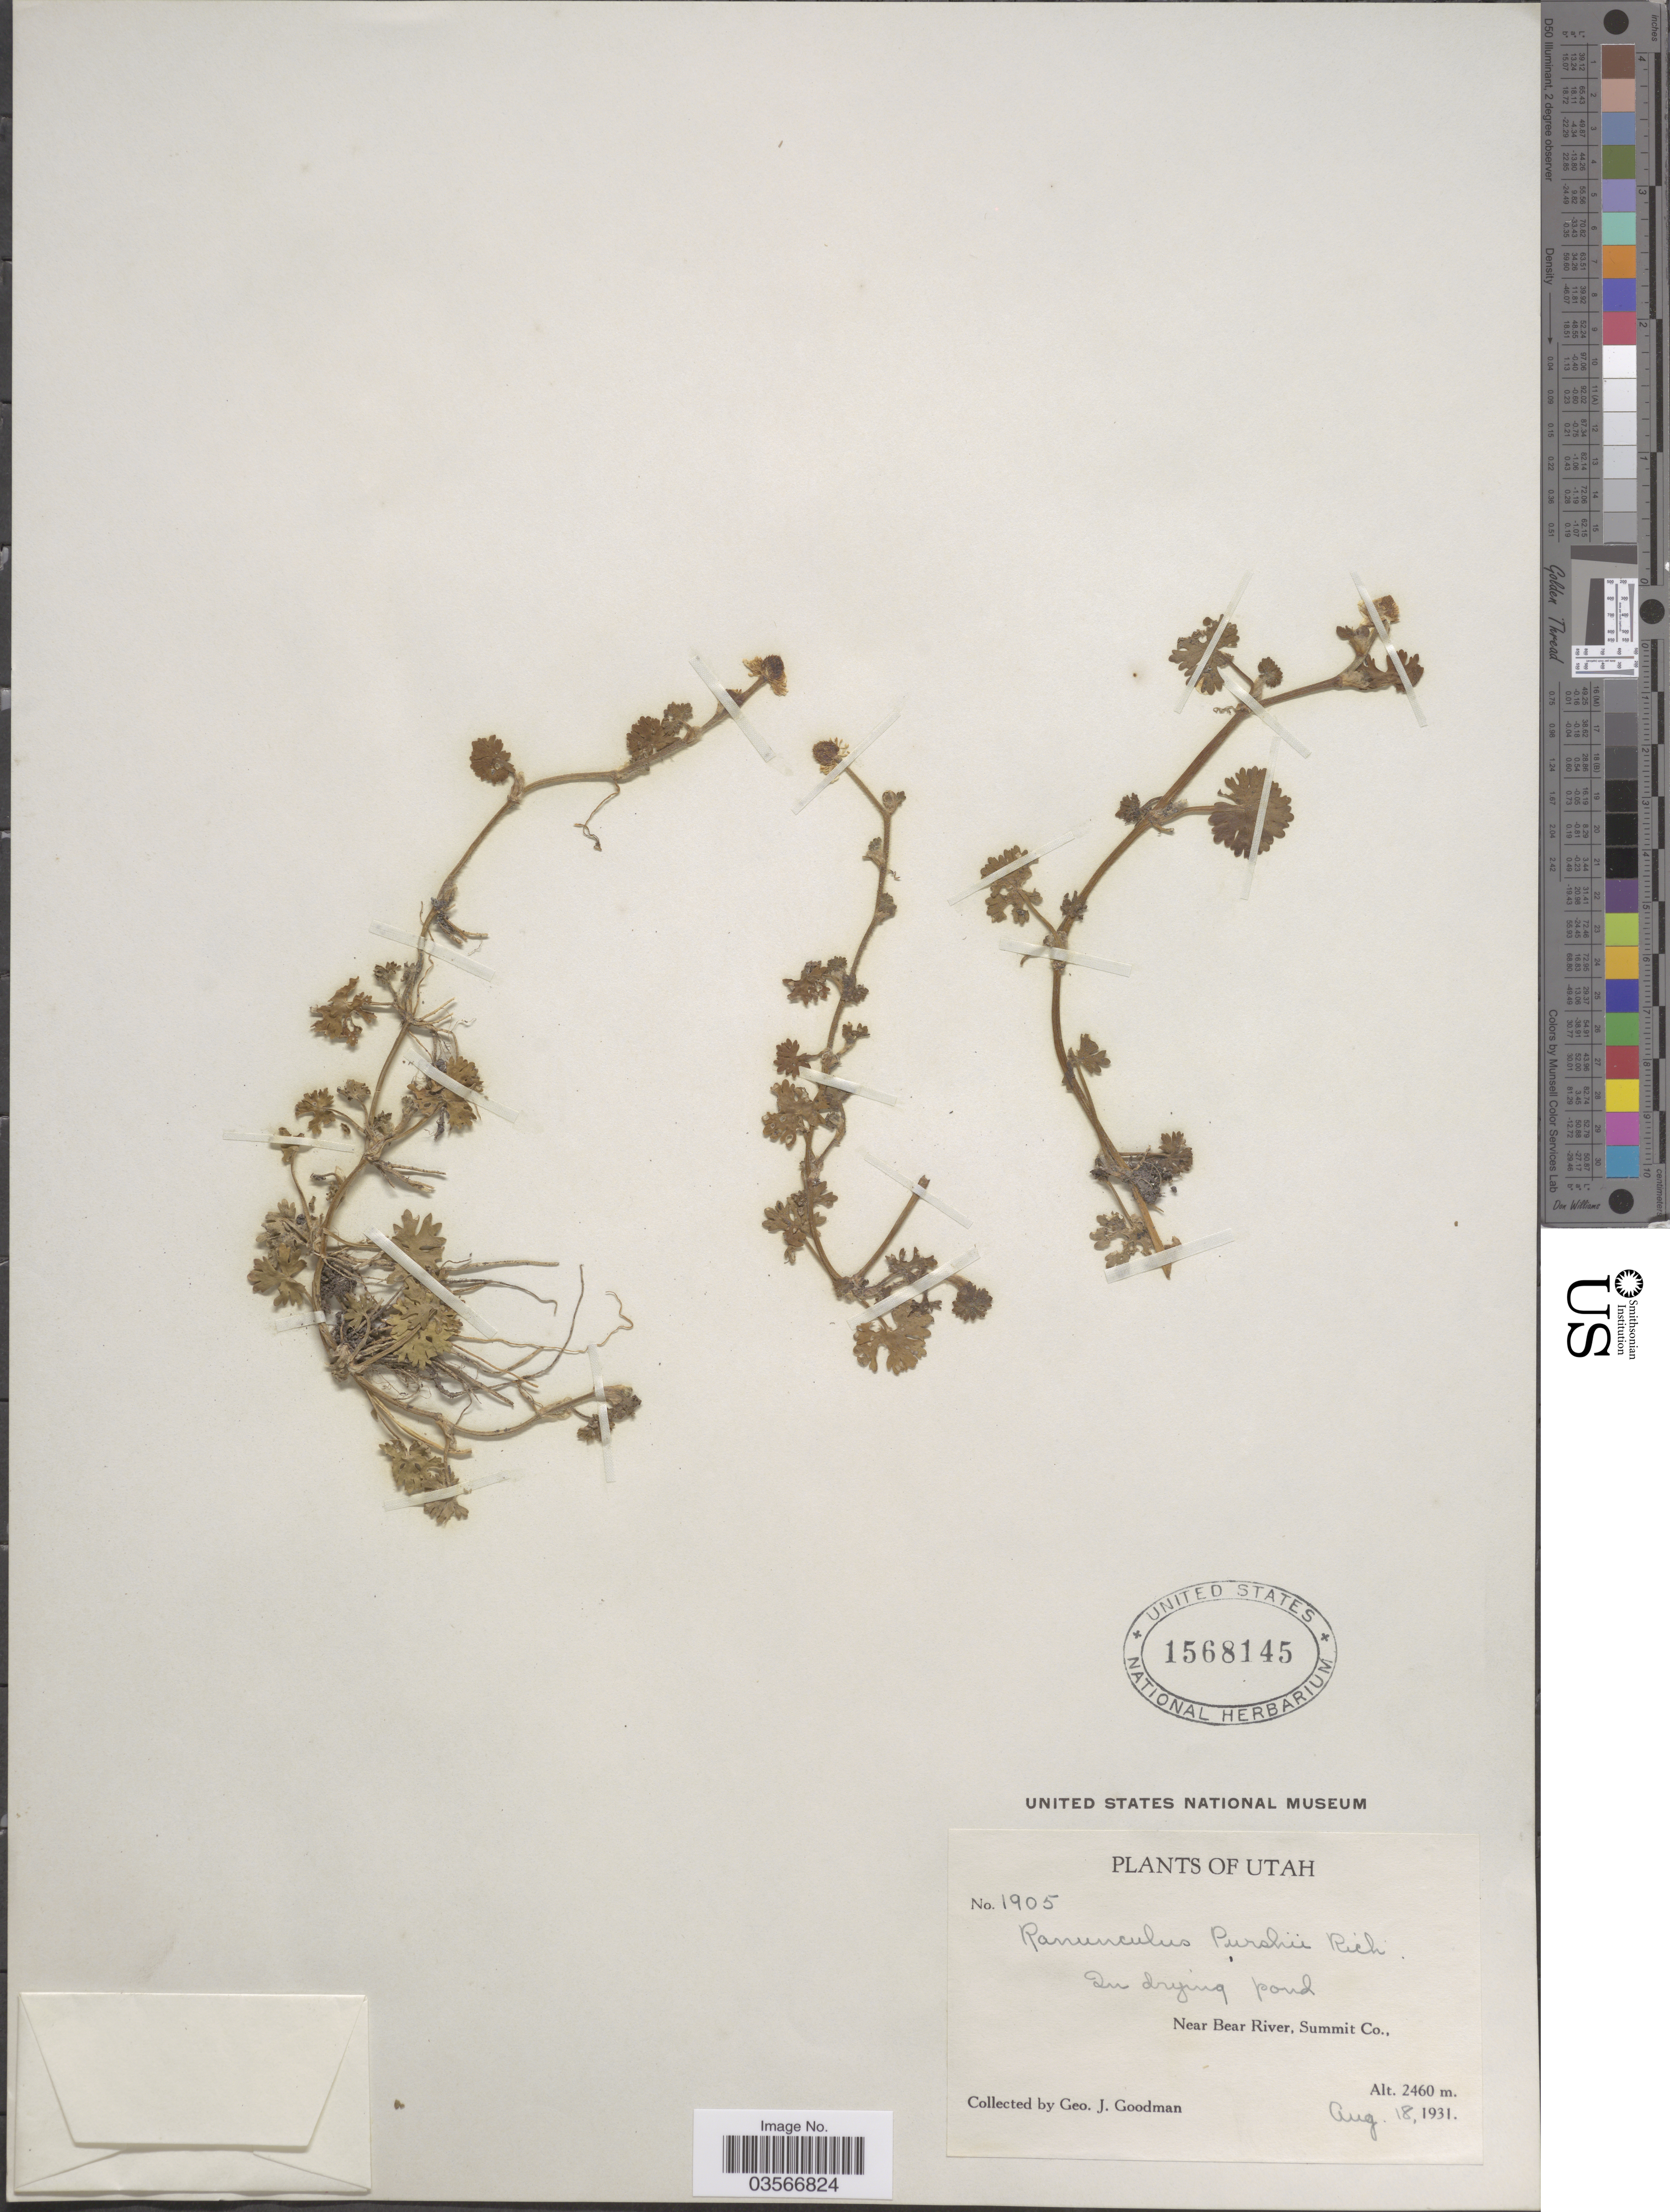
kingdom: Plantae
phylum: Tracheophyta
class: Magnoliopsida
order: Ranunculales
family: Ranunculaceae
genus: Ranunculus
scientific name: Ranunculus gmelinii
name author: DC.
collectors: G. J. Goodman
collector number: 1905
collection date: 1931-08-18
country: United States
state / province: Utah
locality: Near Bear River, Summit Co.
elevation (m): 2460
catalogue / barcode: US 1568145